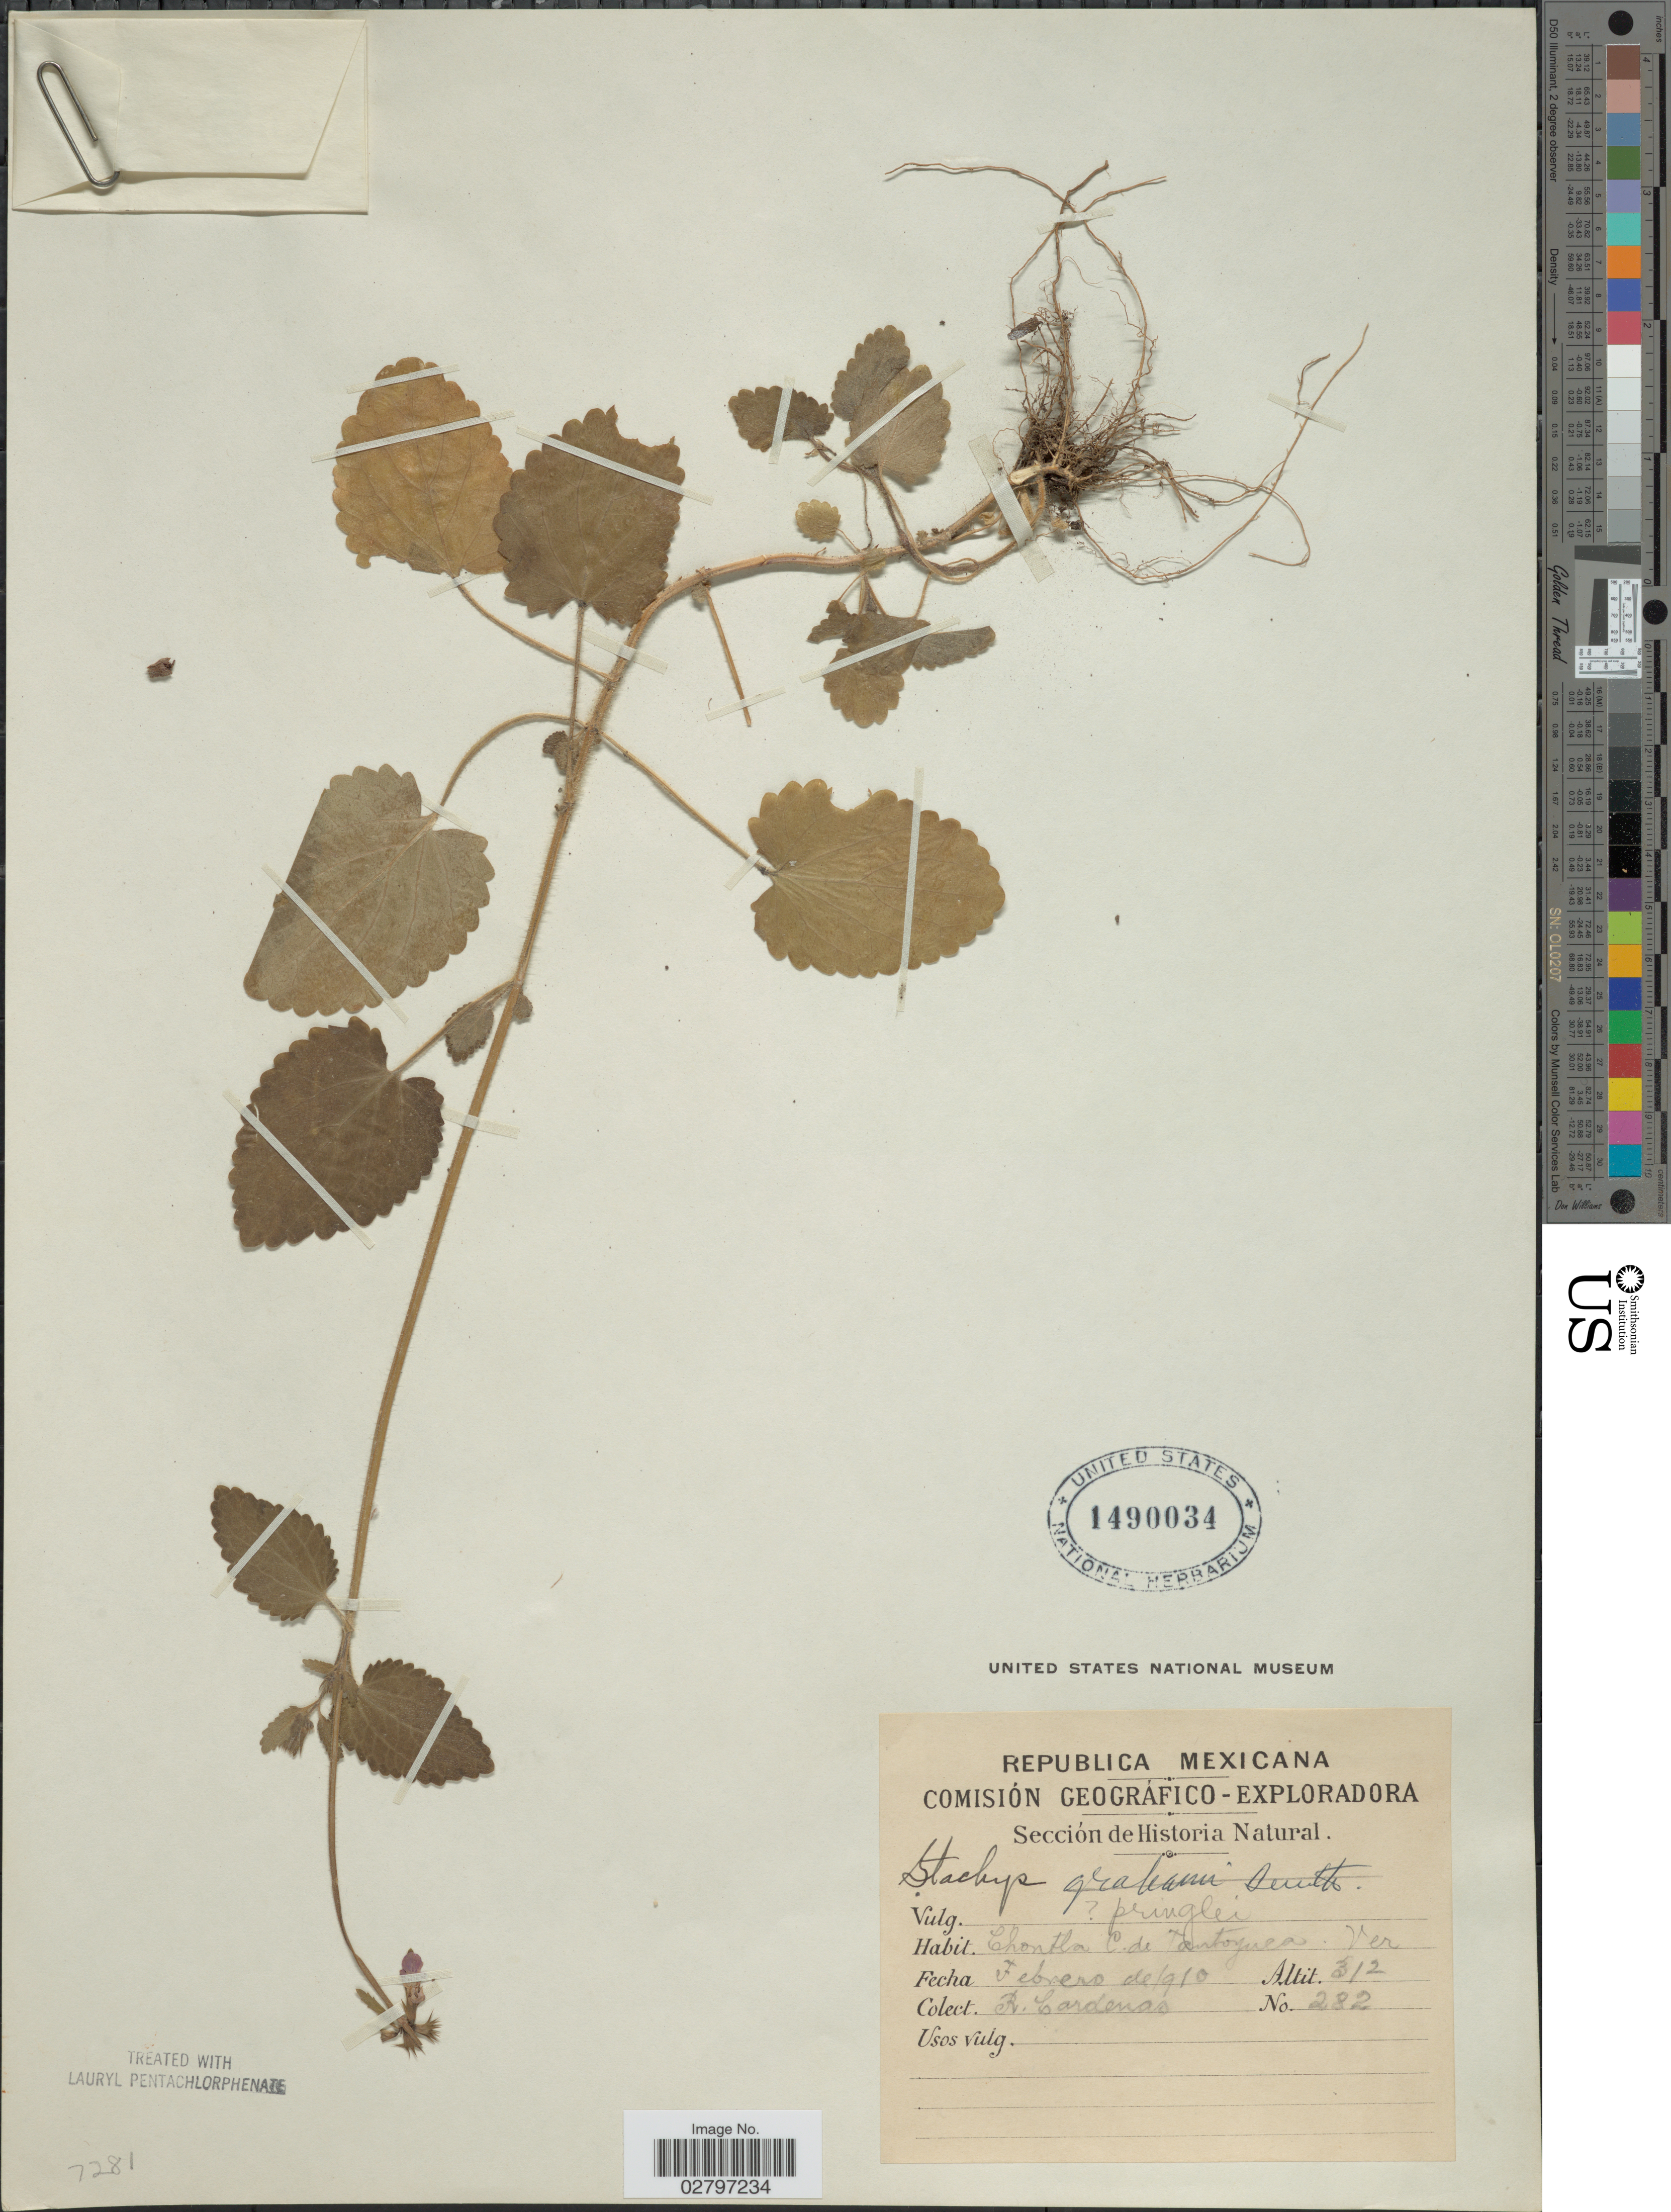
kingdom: Plantae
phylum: Tracheophyta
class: Magnoliopsida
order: Lamiales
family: Lamiaceae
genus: Stachys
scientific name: Stachys pringlei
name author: Greenm.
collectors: R. Cárdenas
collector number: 282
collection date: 1910-02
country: Mexico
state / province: Veracruz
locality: Chontla C. de Tantoyuca.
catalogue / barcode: US 1490034